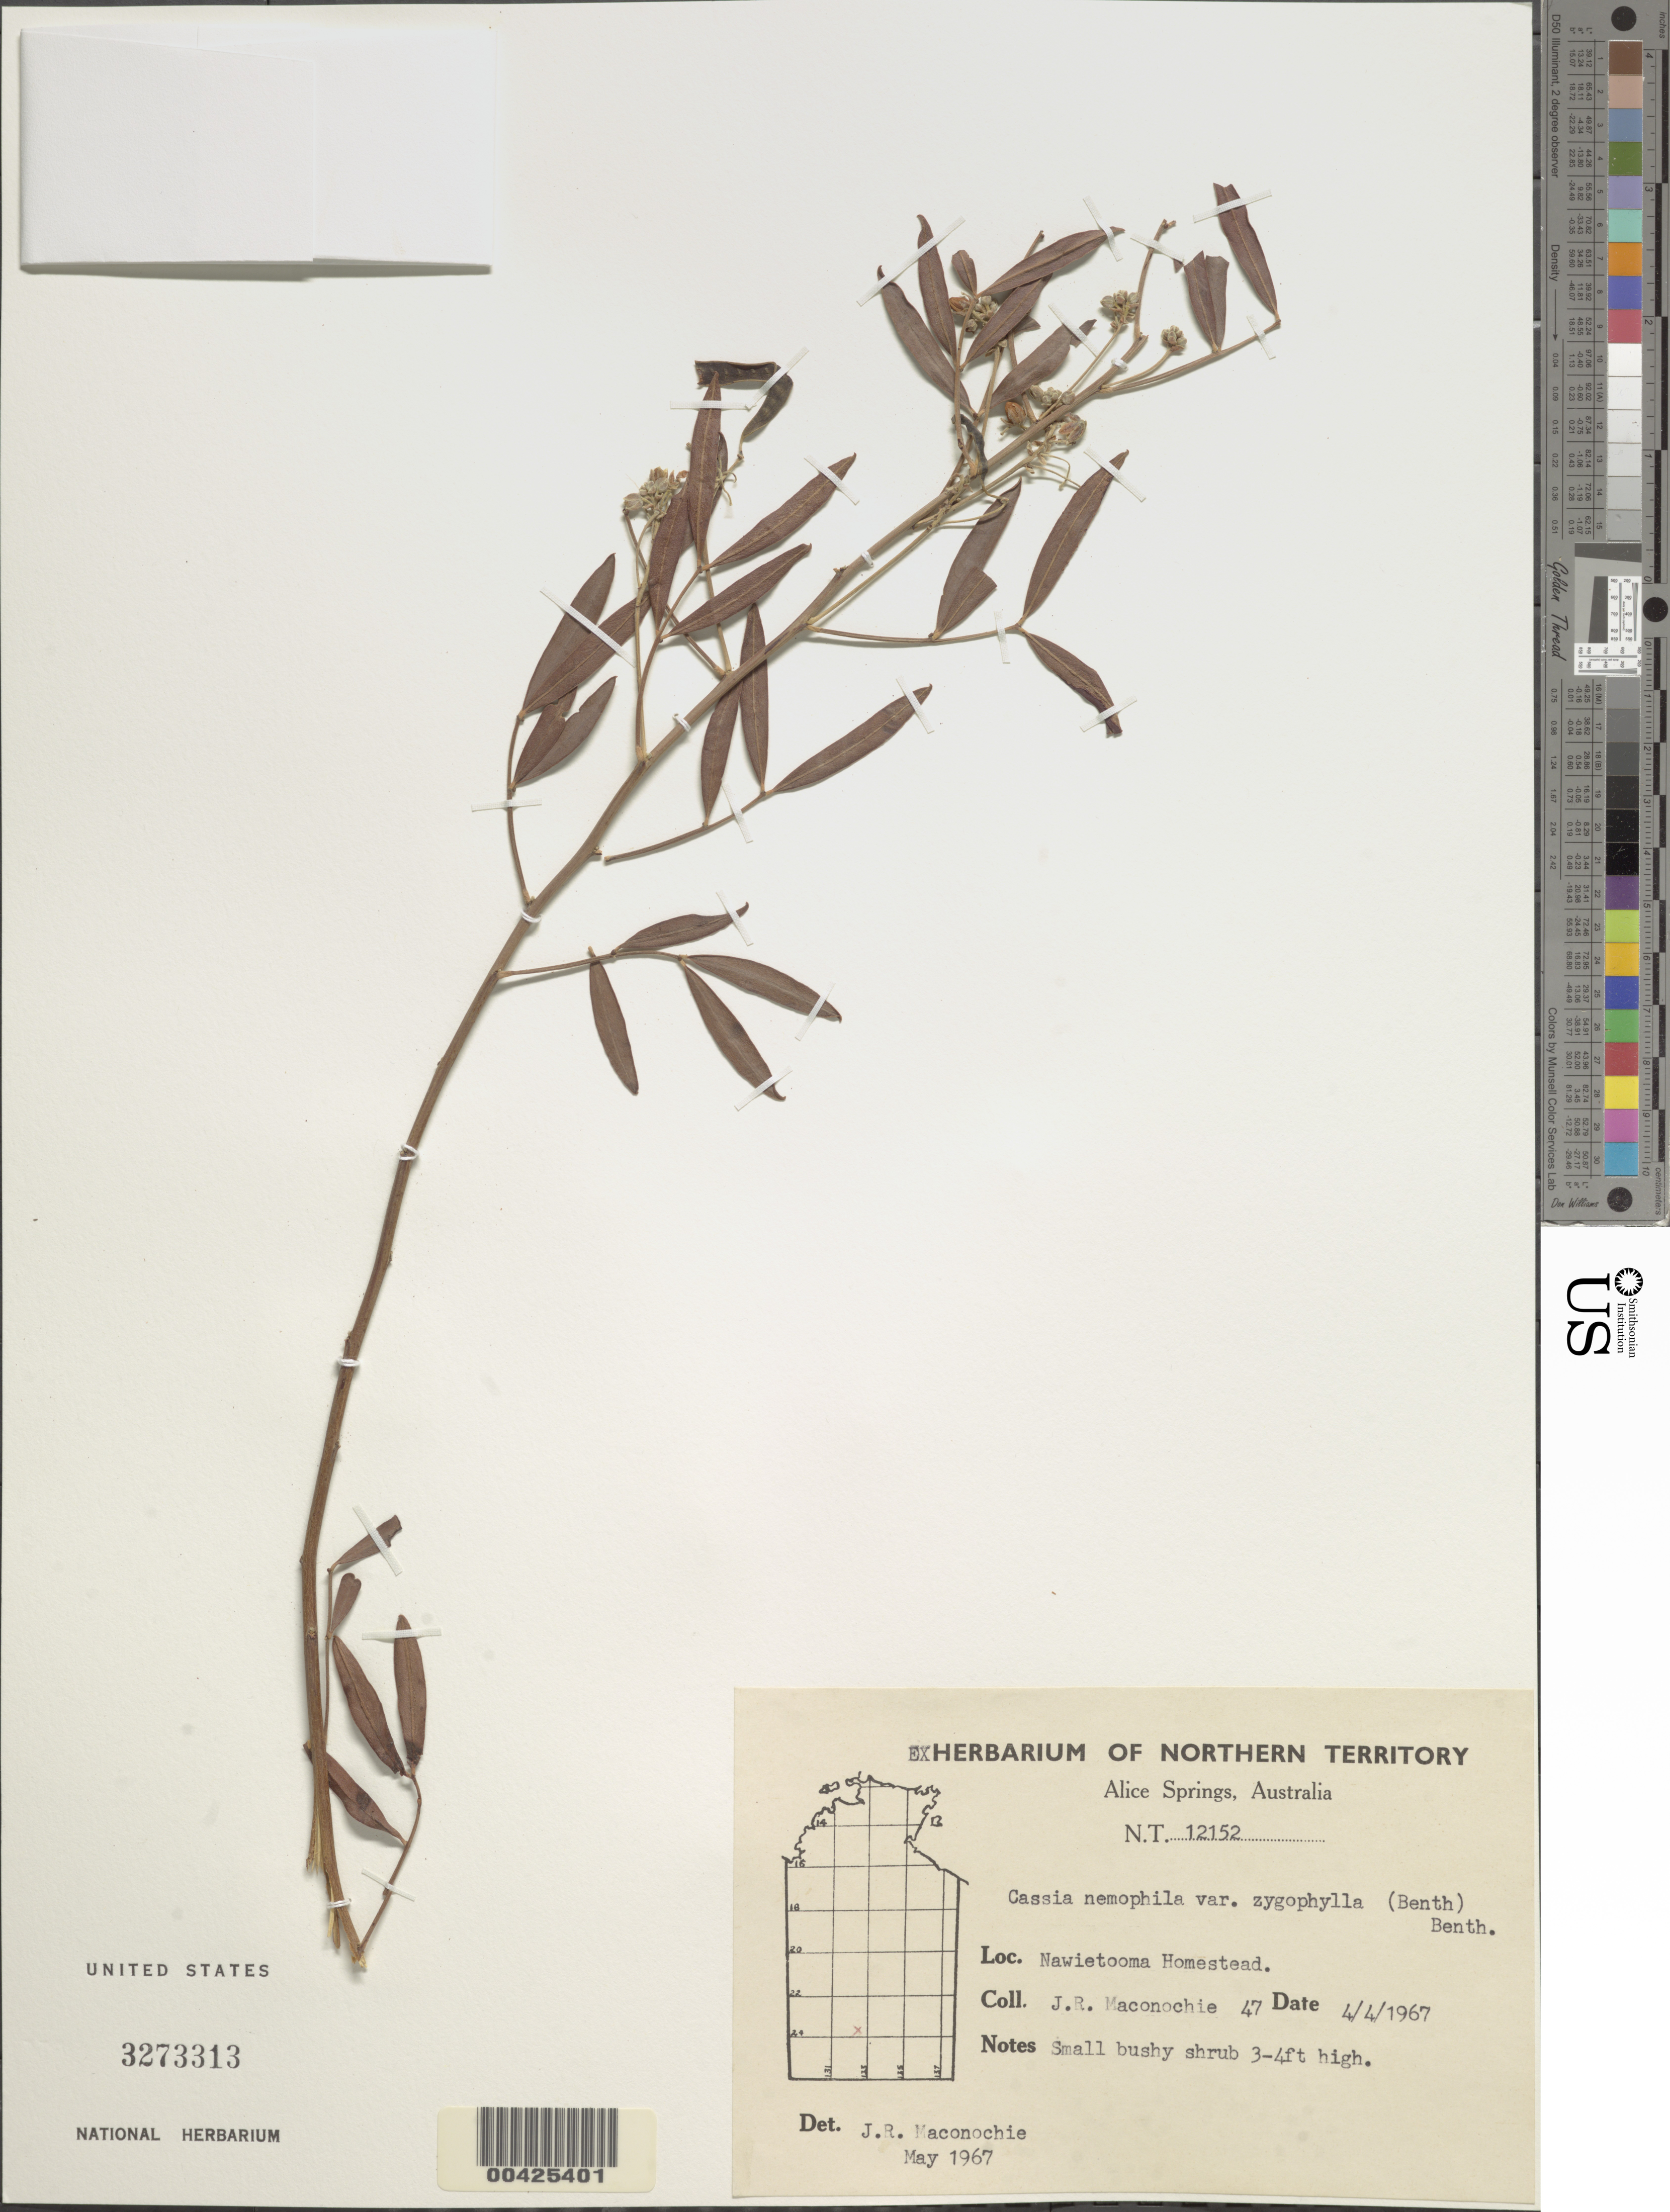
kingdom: Plantae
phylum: Tracheophyta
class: Magnoliopsida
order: Fabales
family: Fabaceae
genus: Senna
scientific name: Senna artemisioides subsp. zygophylla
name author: Randell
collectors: J. Maconochie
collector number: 12152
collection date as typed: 04 Apr 1967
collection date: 1967-04-04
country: Australia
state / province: Northern Territory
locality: Nawietooma homestead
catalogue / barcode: US 3273313